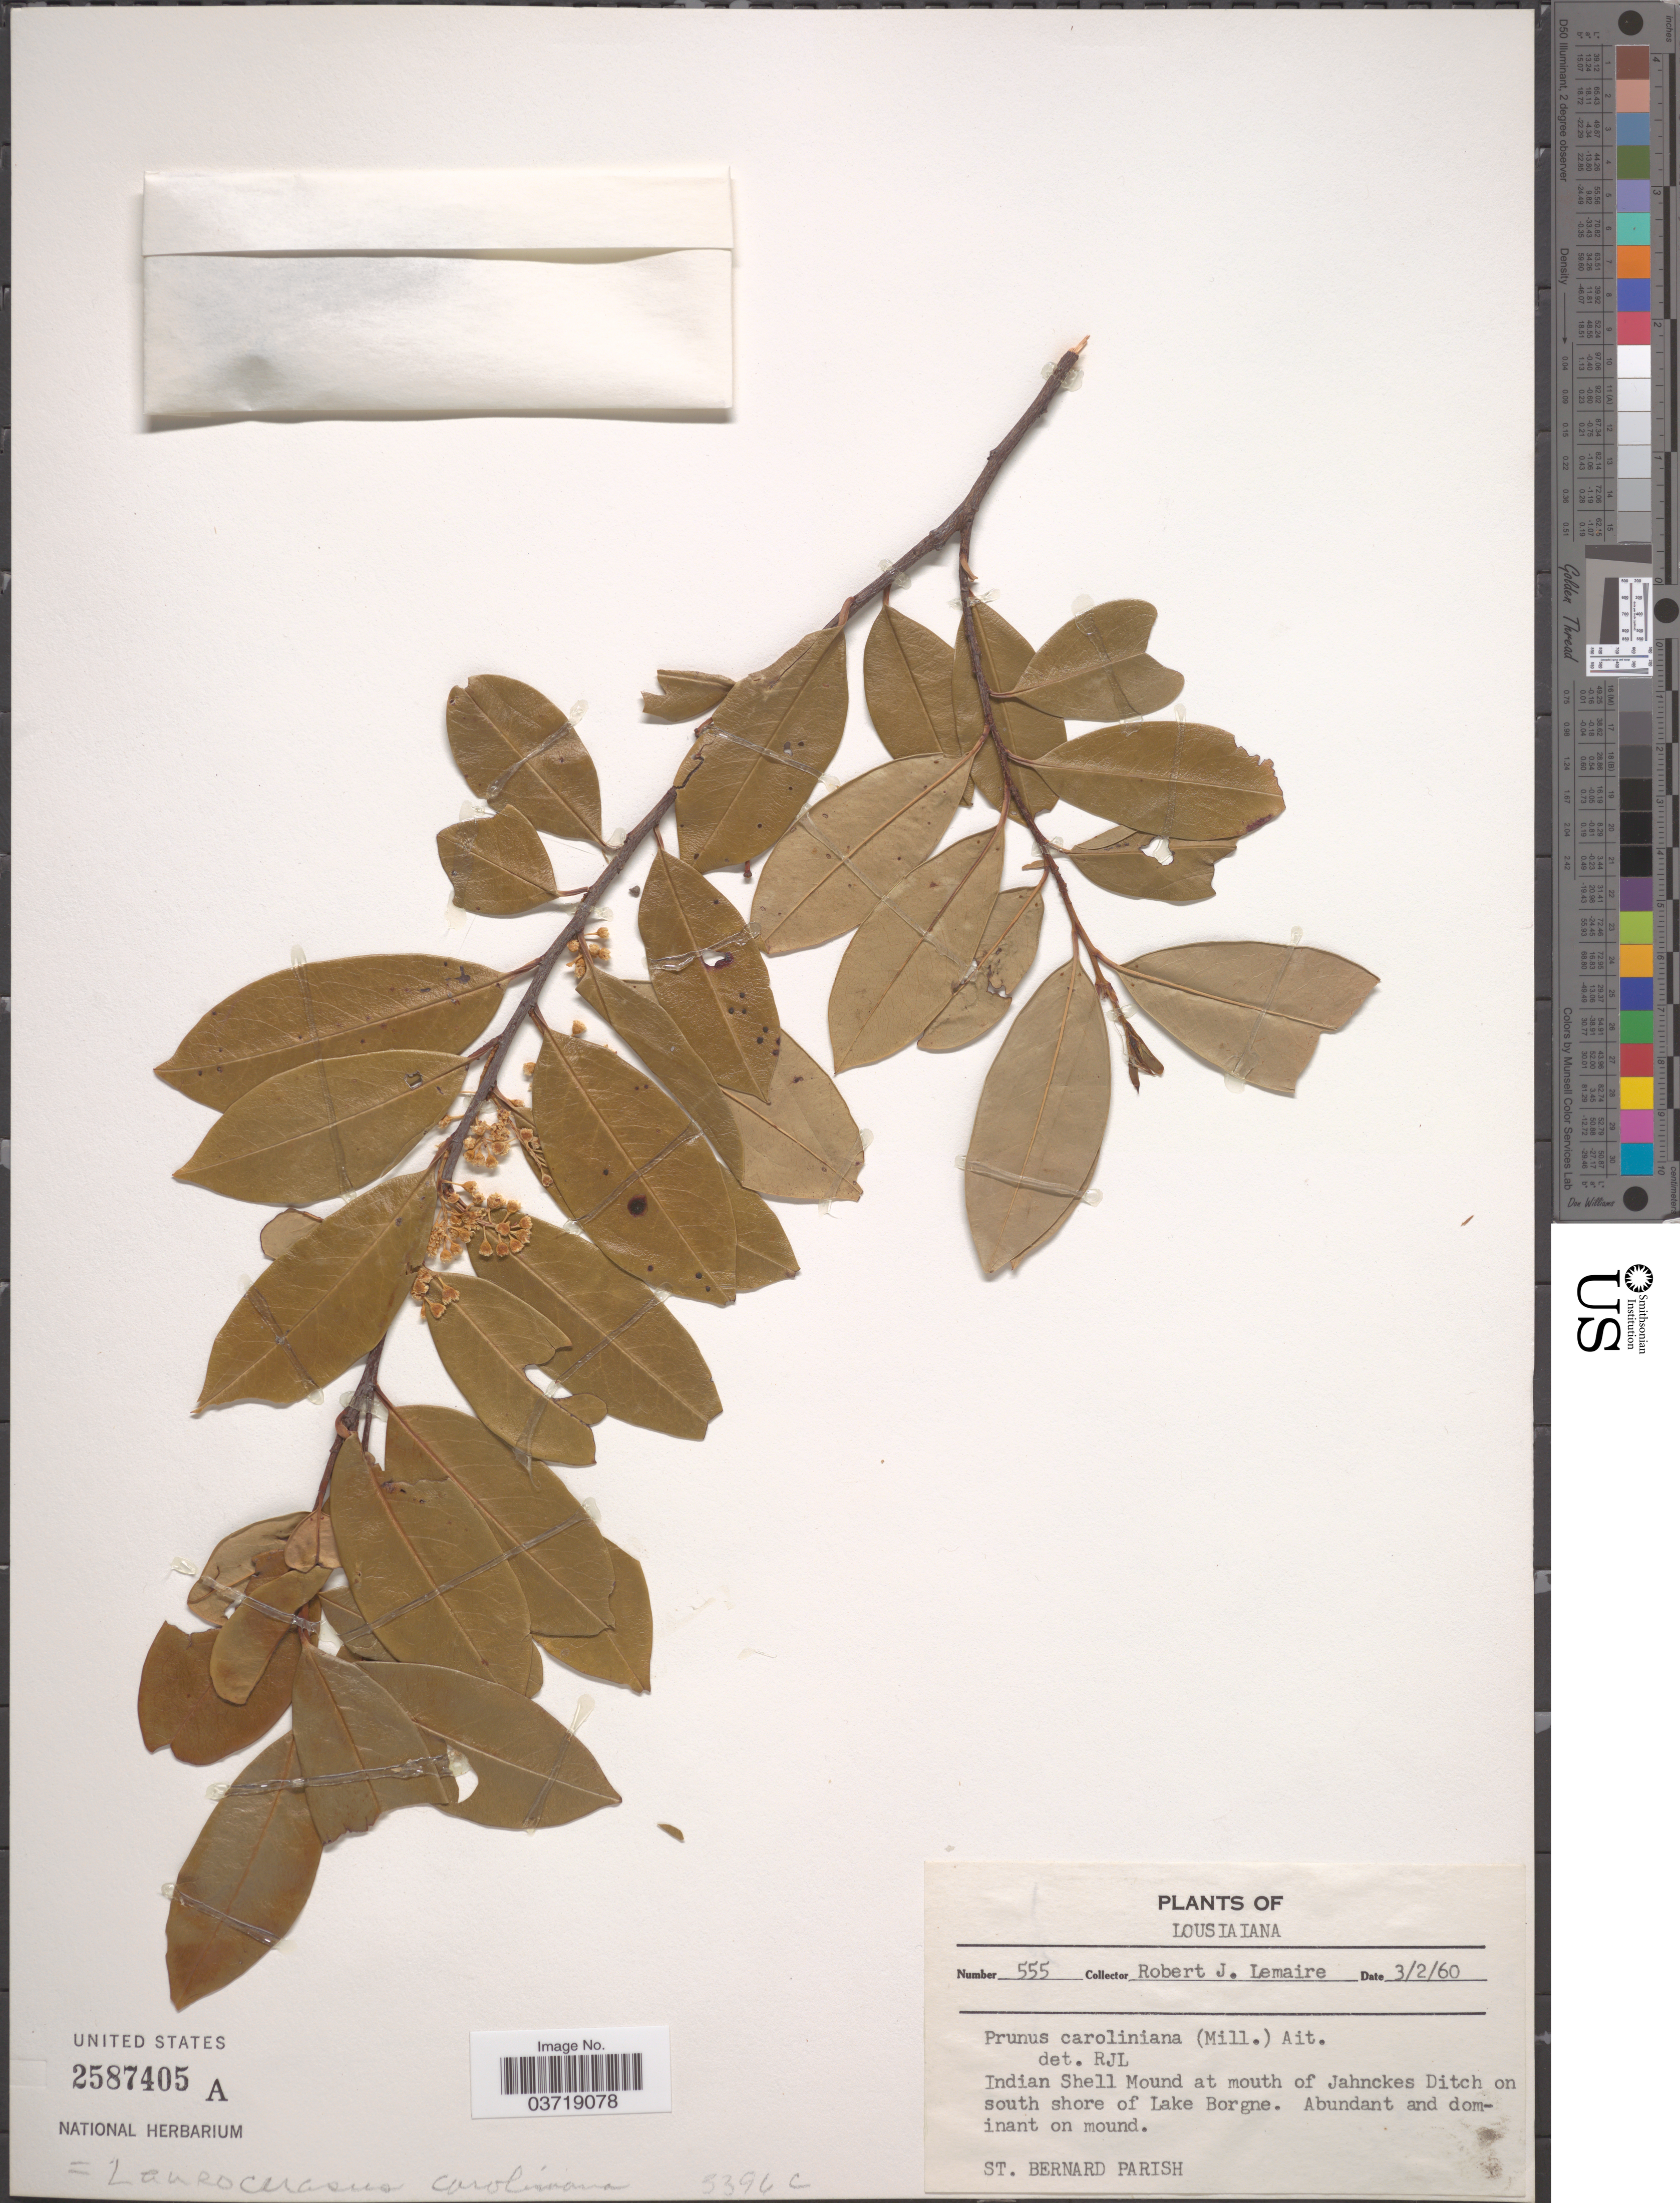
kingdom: Plantae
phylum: Tracheophyta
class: Magnoliopsida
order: Rosales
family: Rosaceae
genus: Prunus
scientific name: Prunus caroliniana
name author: (Mill.) Aiton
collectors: R. J. Lemaire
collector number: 555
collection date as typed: Transcribed d/m/y: 2/3/60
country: United States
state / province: Louisiana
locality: Indian Shell Mound at mouth of Jahnckes Ditch on south shore of Lake Borgne. St. Bernard Parish.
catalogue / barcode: US 2587405A